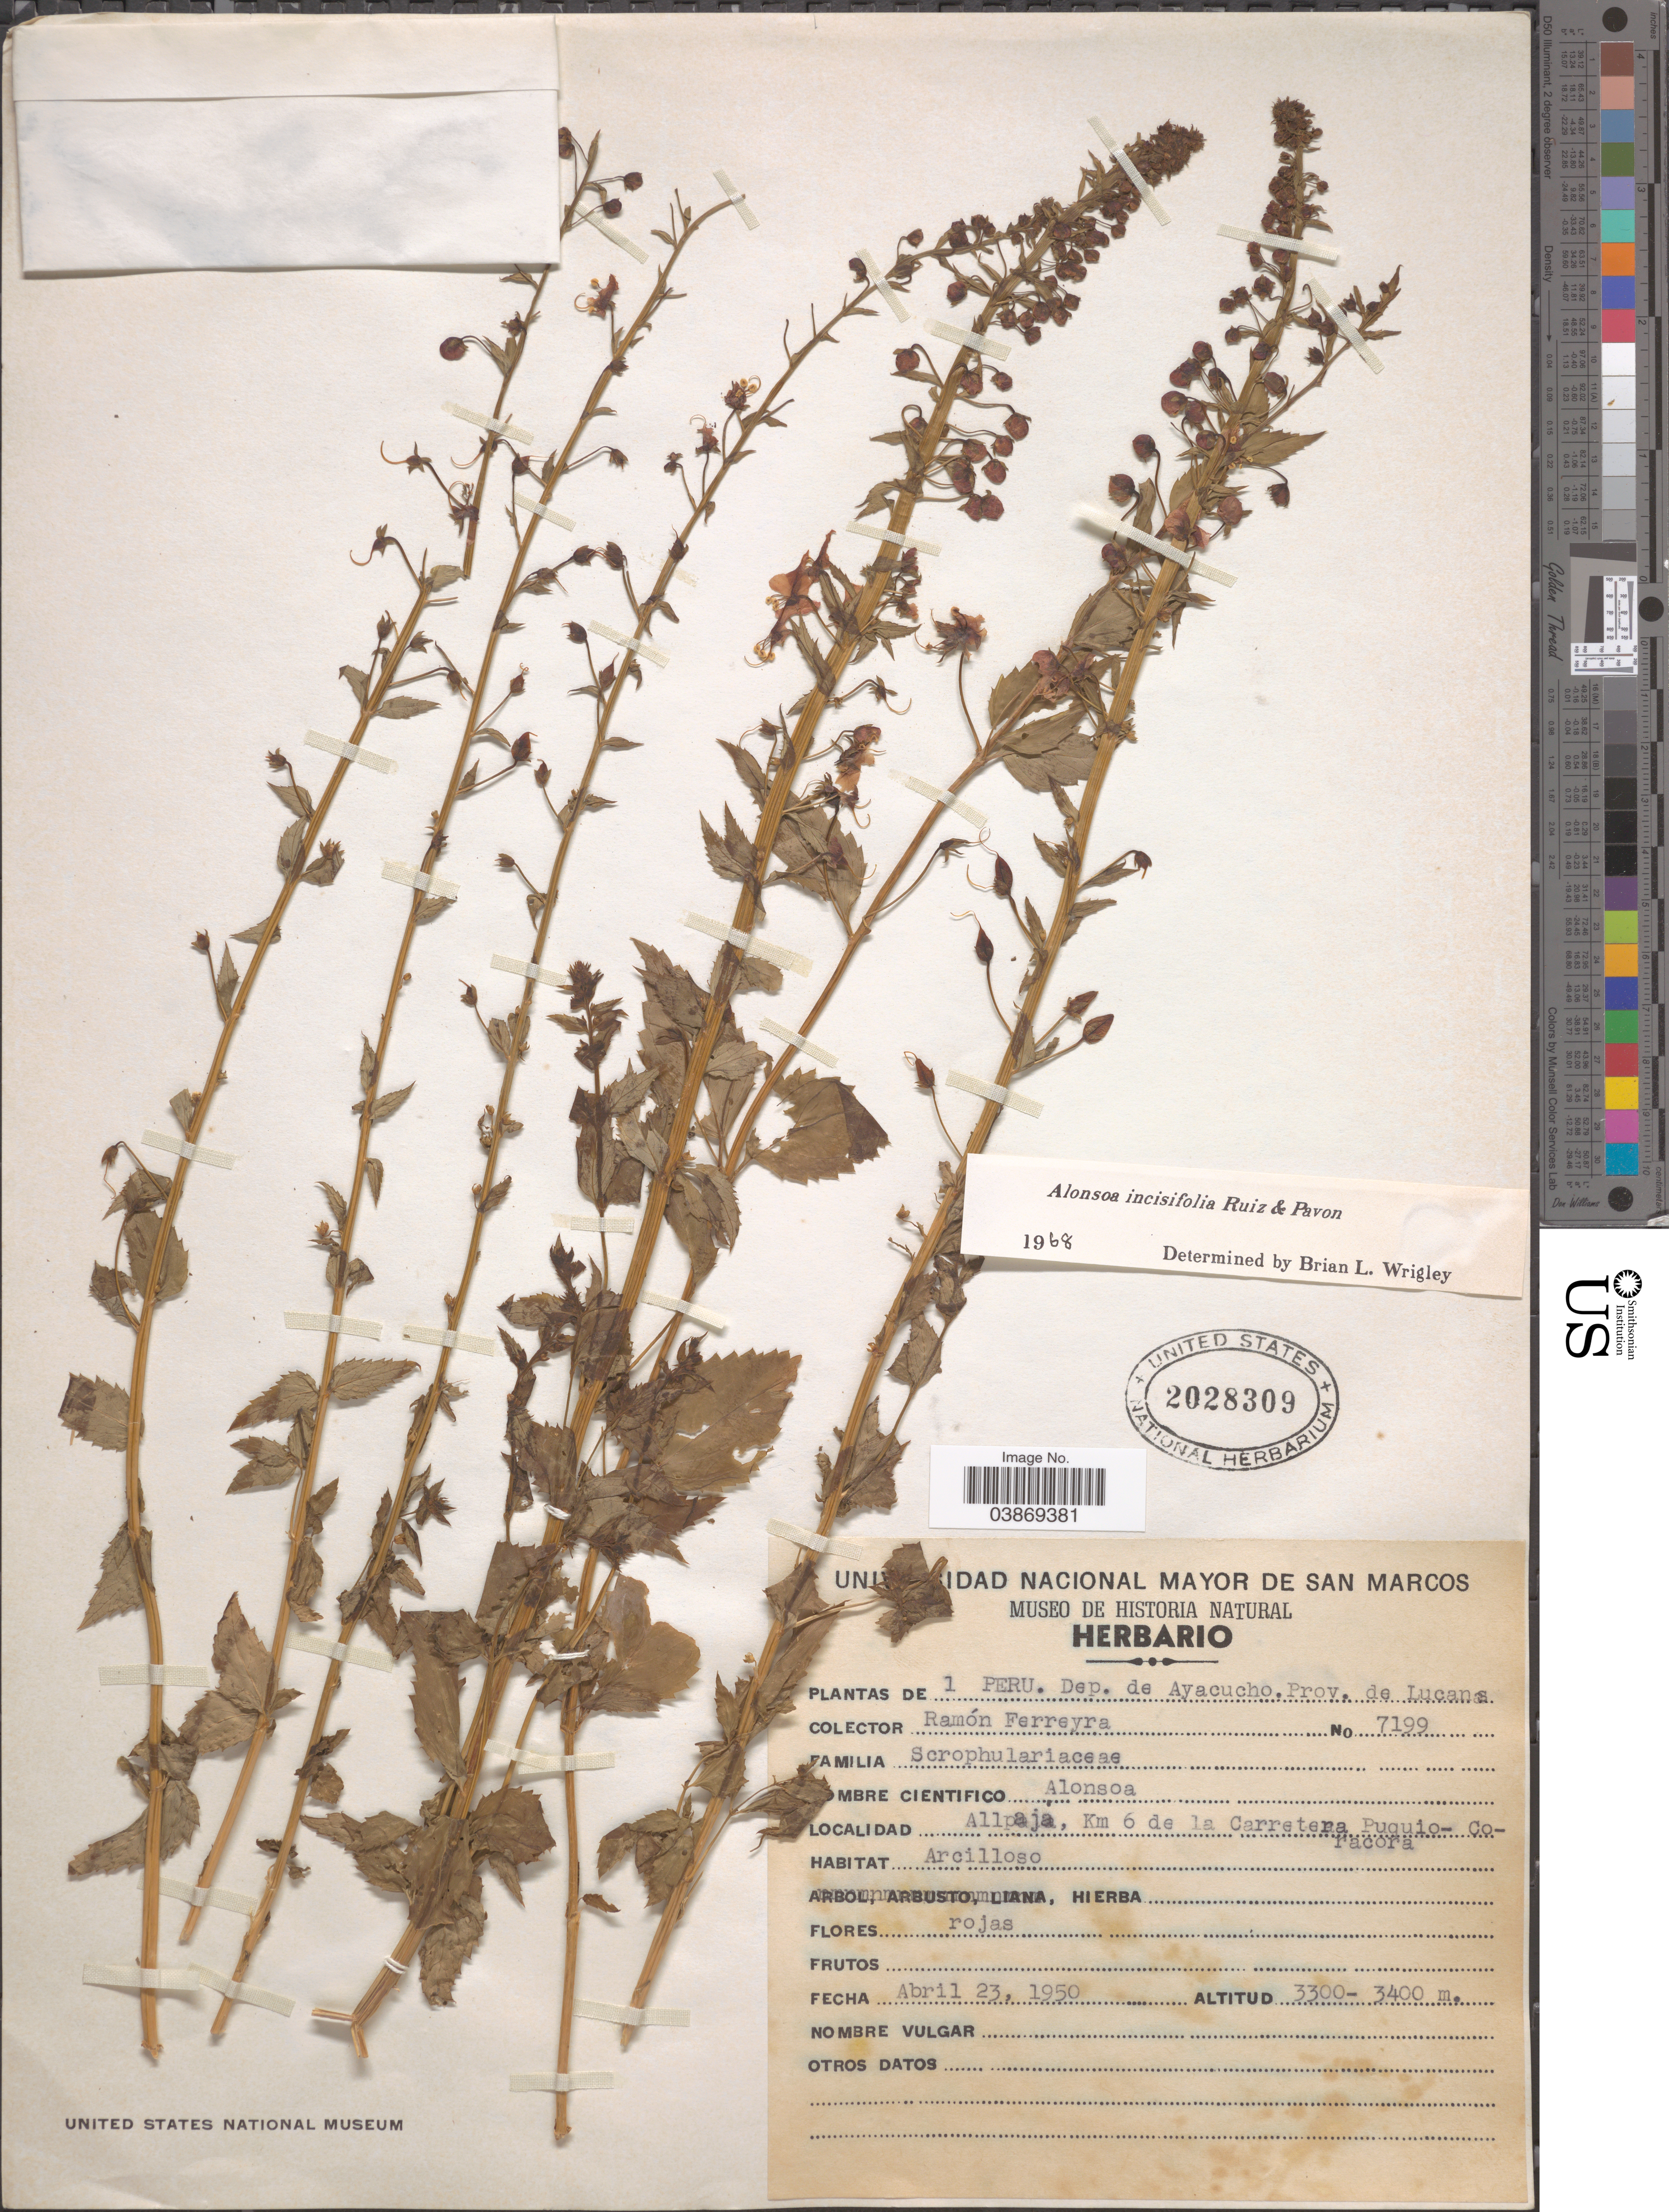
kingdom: Plantae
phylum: Tracheophyta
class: Magnoliopsida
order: Lamiales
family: Scrophulariaceae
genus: Alonsoa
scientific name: Alonsoa incisifolia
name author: Ruiz & Pav.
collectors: R. A. Ferreyra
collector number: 7199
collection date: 1950-04-23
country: Peru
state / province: Ayacucho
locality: Dep. de Ayacucho. Prov. de Lucanas. Allpaja, Km 6 de la Carretera Puquio-Coracora.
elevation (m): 3300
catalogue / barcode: US 2028309